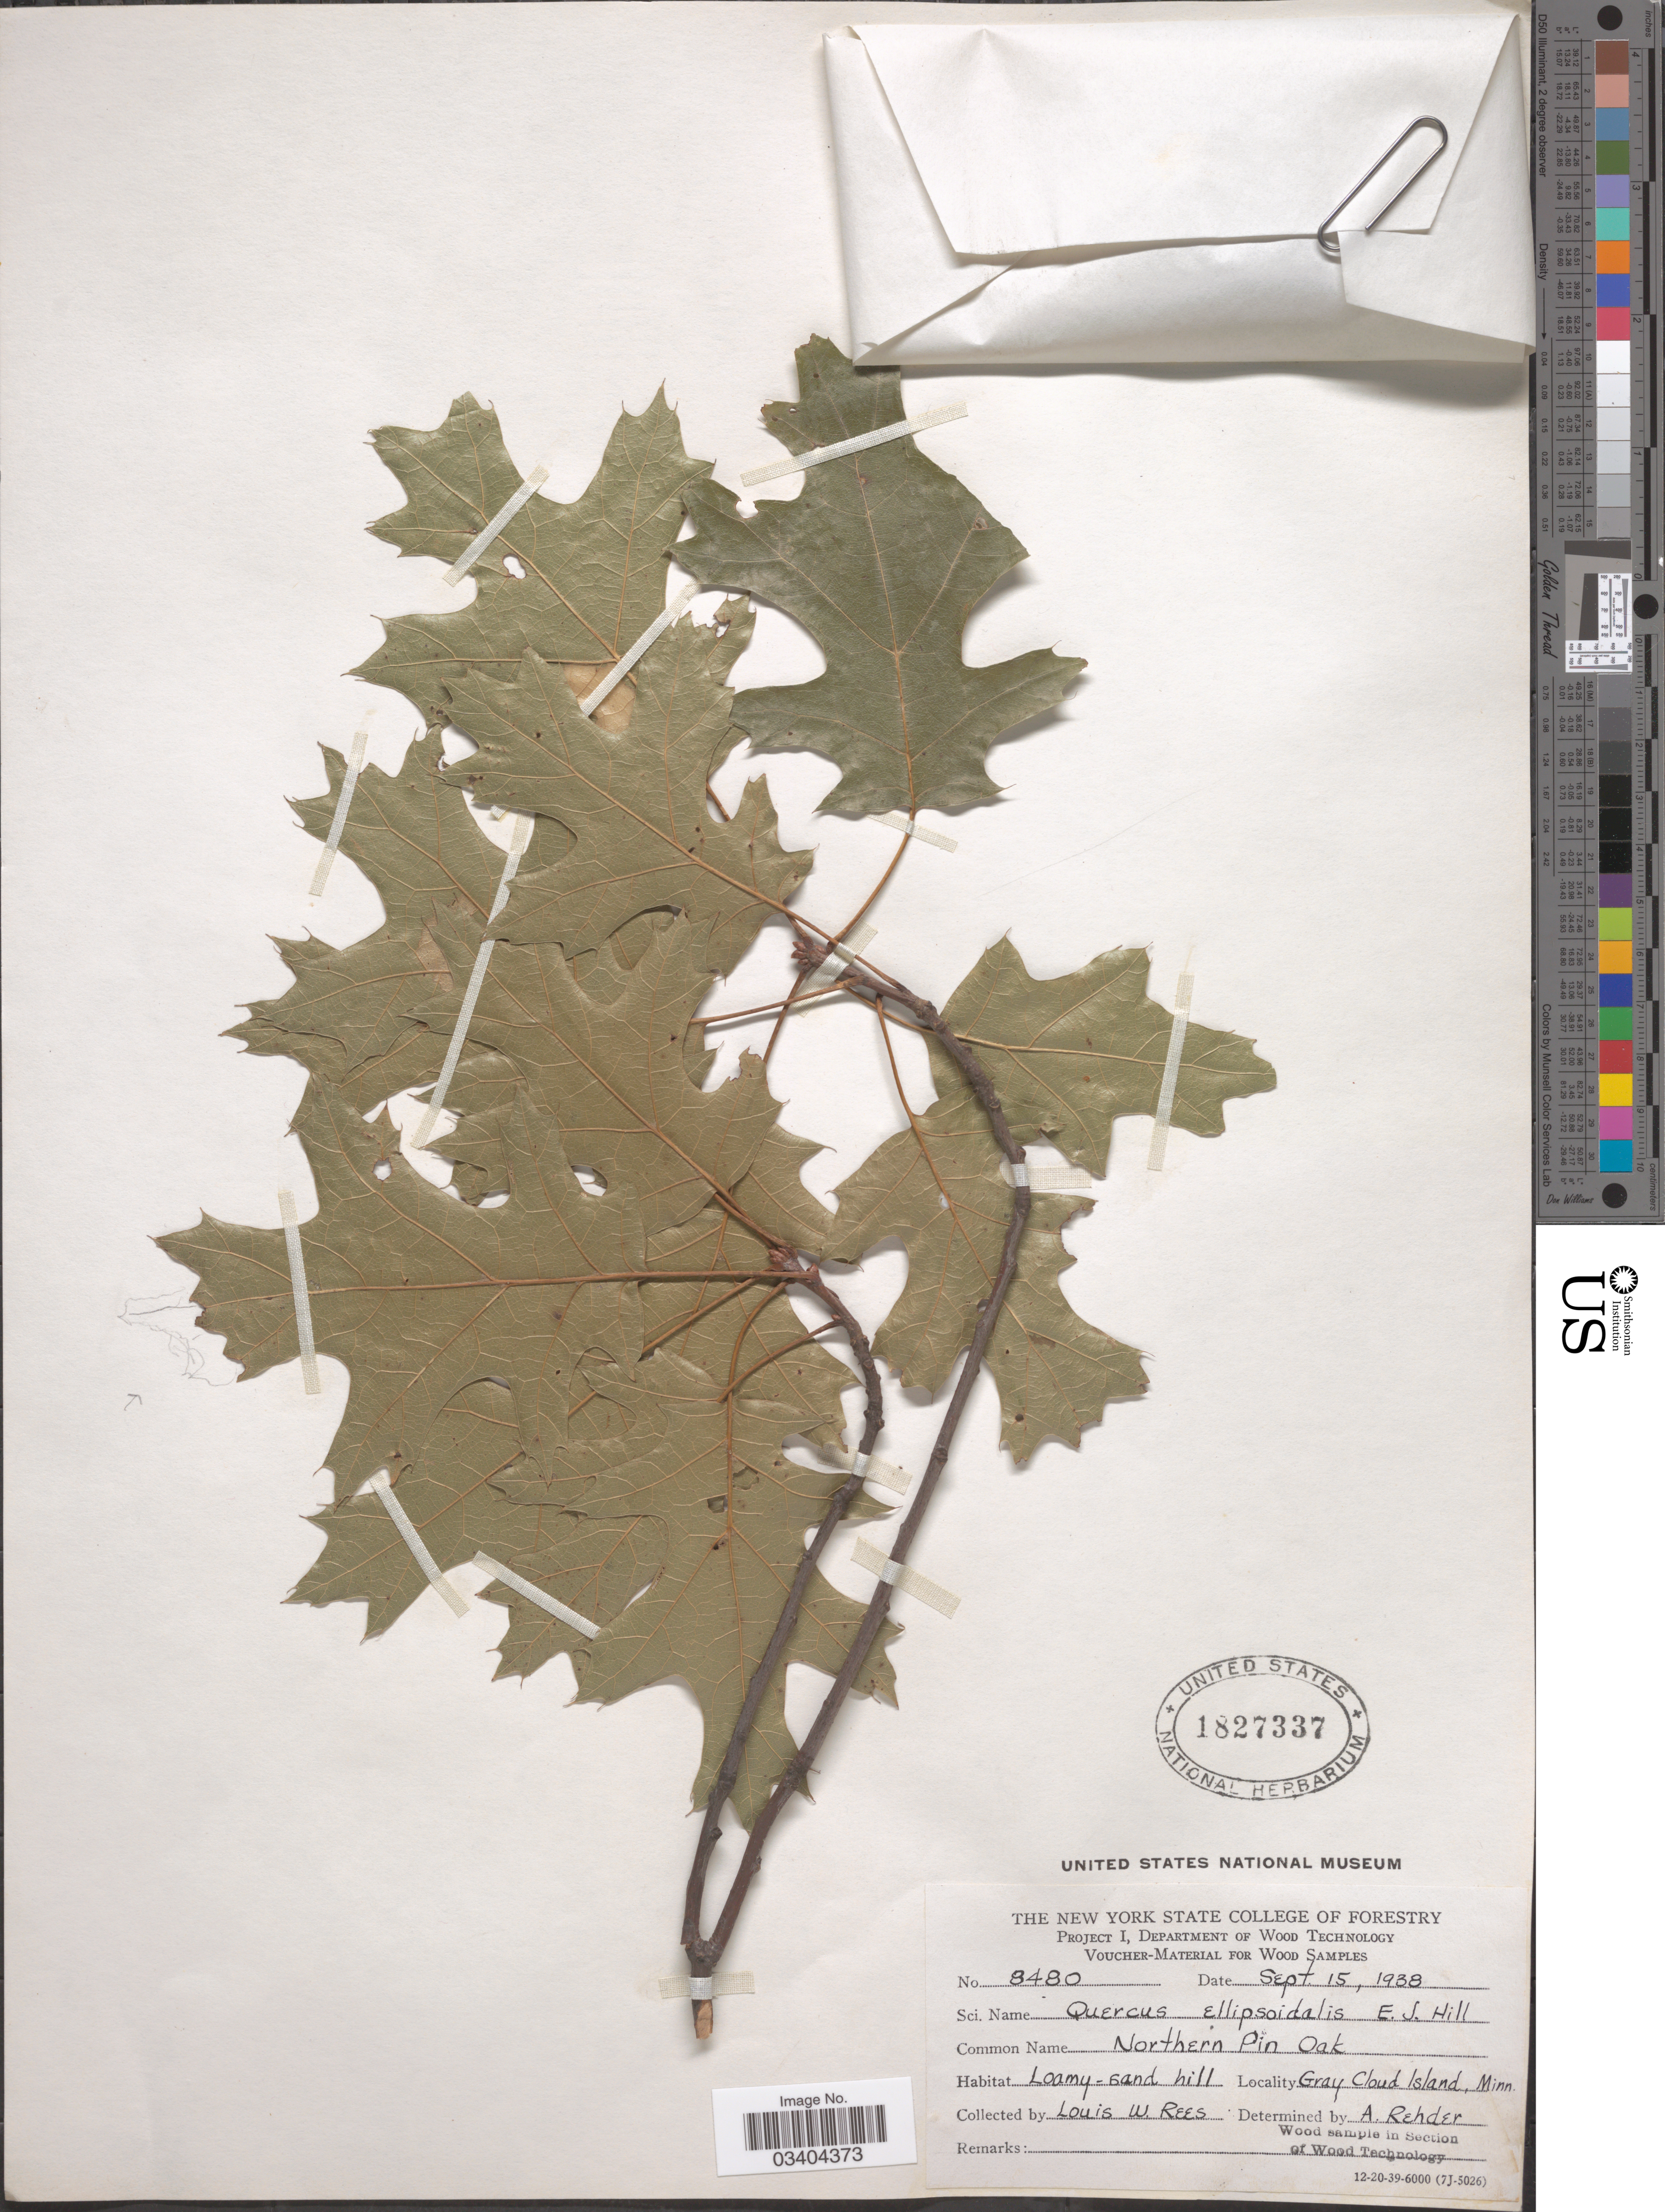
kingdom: Plantae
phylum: Tracheophyta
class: Magnoliopsida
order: Fagales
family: Fagaceae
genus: Quercus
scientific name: Quercus ellipsoidalis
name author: E.J. Hill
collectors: L. Rees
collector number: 8480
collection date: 1938-09-15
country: United States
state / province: Minnesota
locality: Northern Pine Oak. Gray Cloud Island.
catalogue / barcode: US 1827337